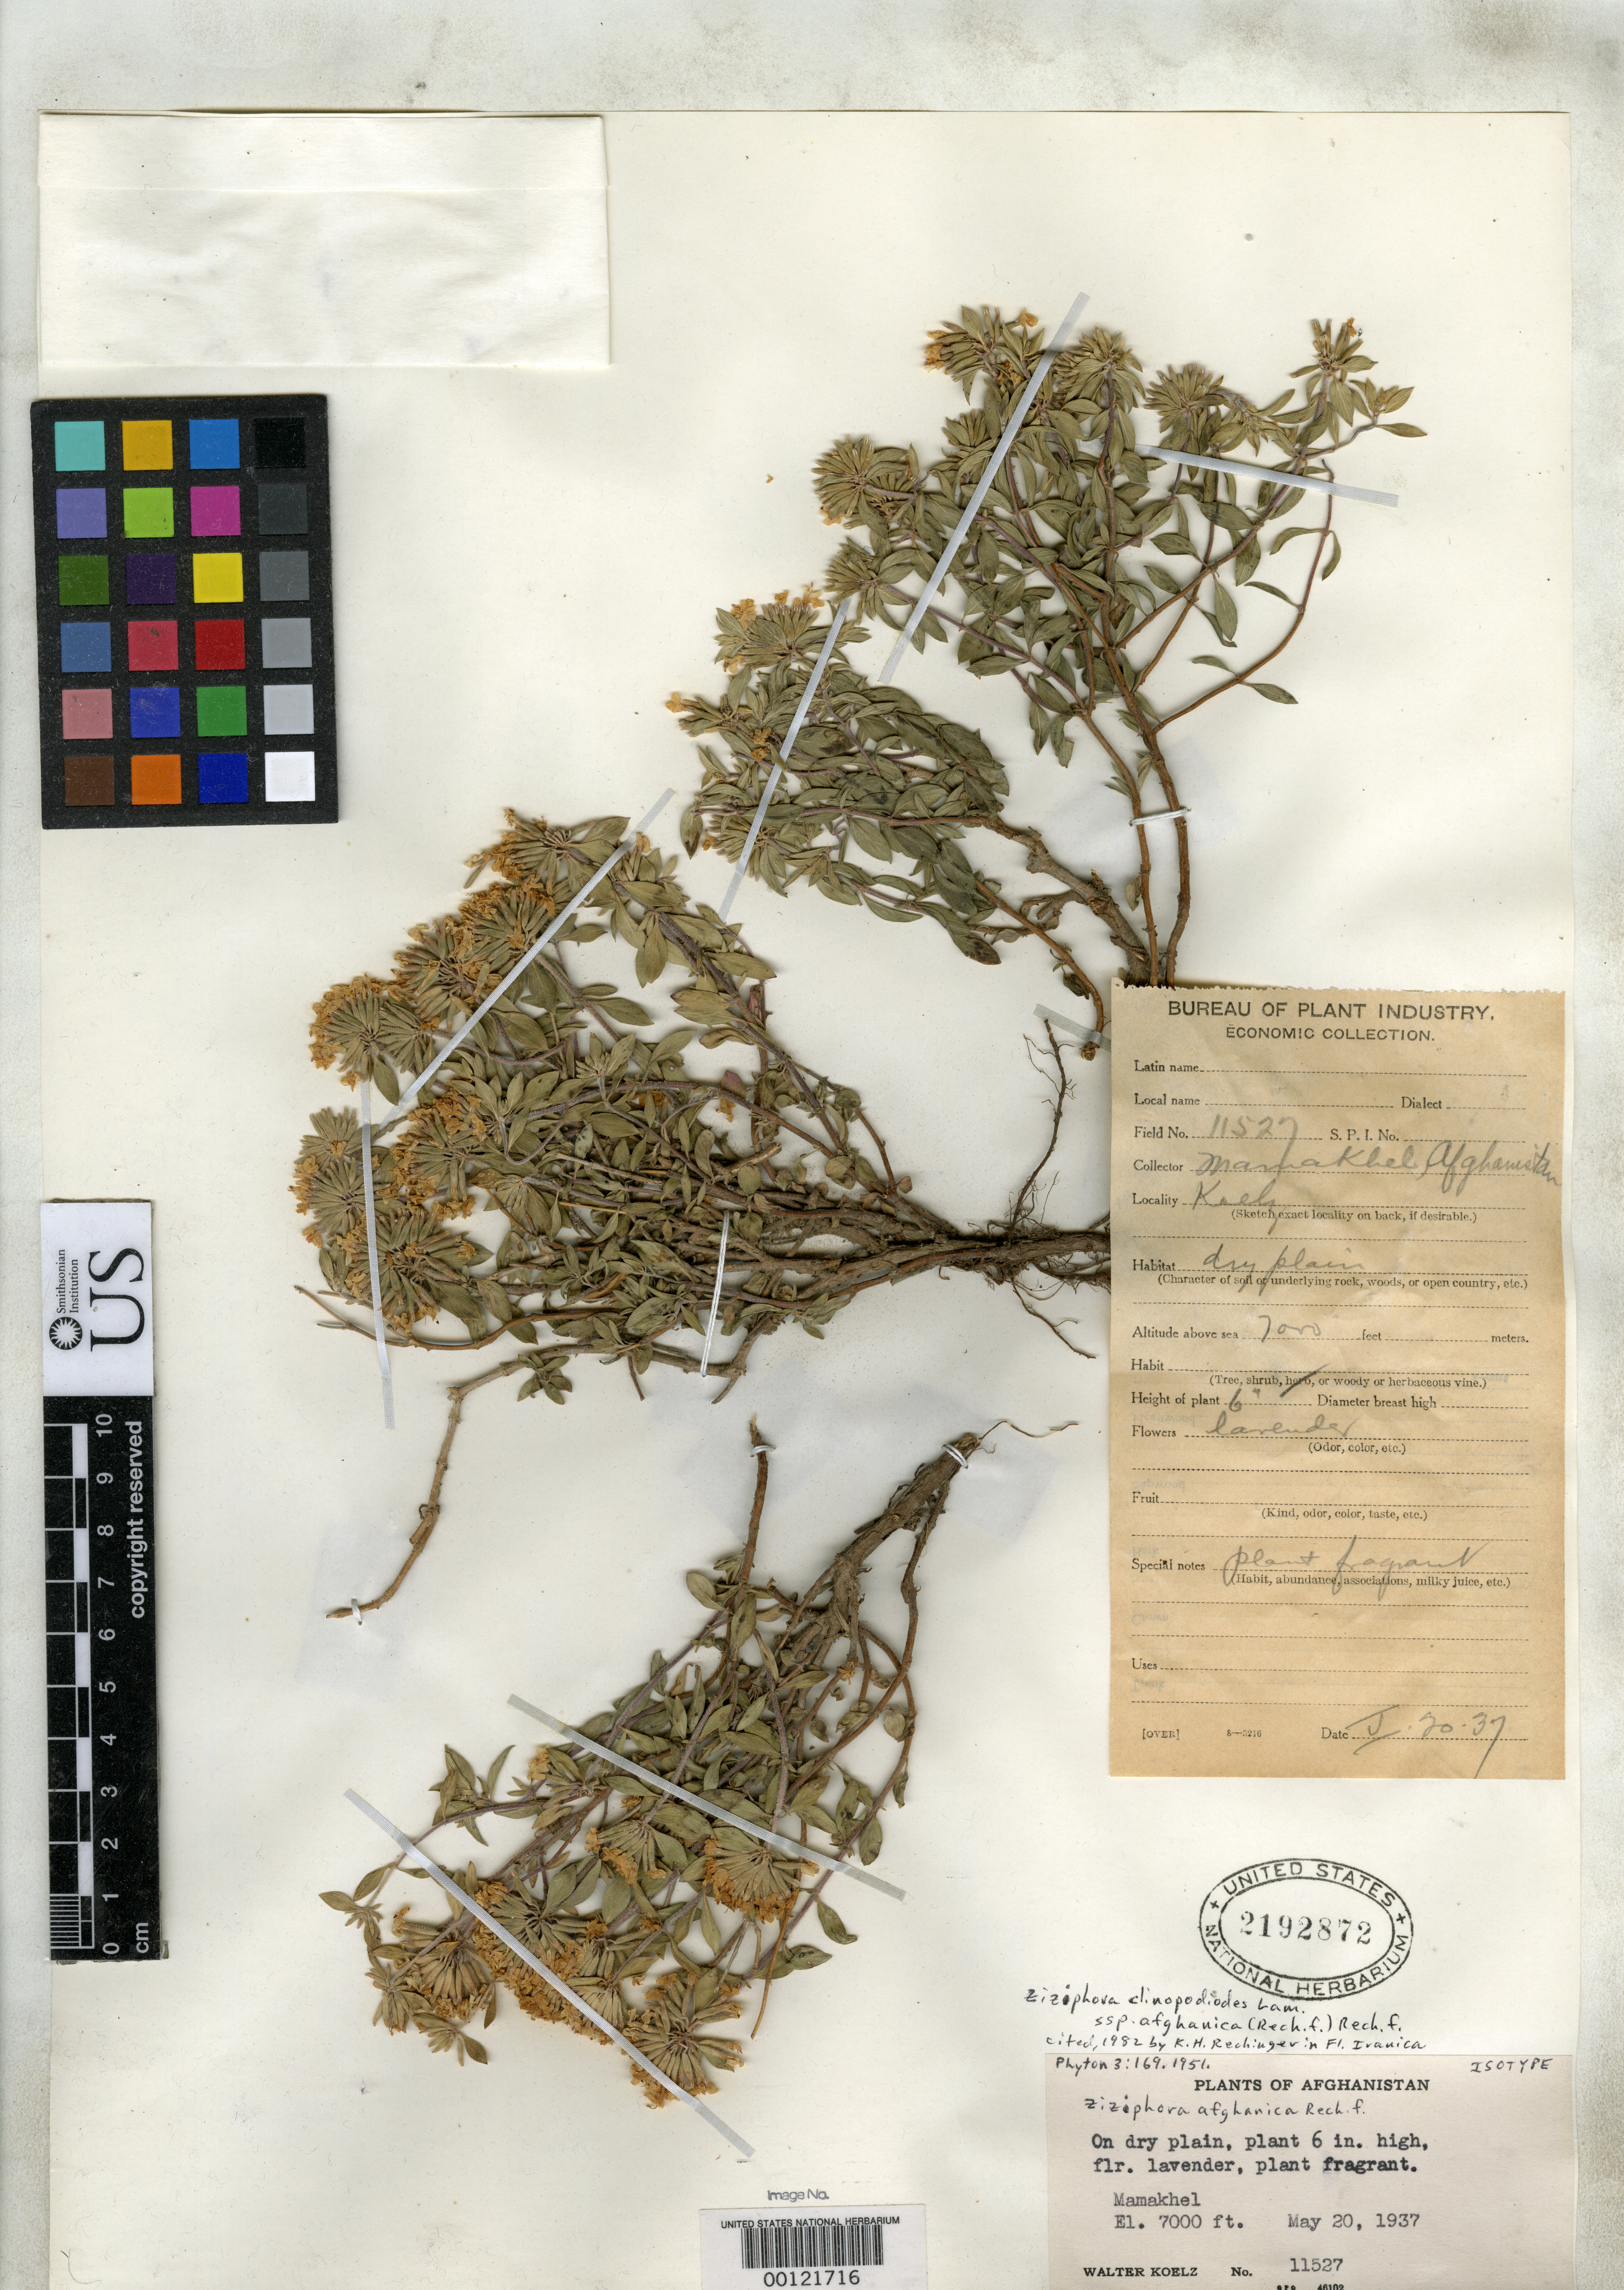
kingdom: Plantae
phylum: Tracheophyta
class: Magnoliopsida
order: Lamiales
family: Lamiaceae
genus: Ziziphora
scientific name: Ziziphora afghanica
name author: Rech. f.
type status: Isotype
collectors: W. N. Koelz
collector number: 11527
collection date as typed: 20 May 1937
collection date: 1937-05-20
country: Afghanistan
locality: Mamakhel.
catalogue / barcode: US 2192872